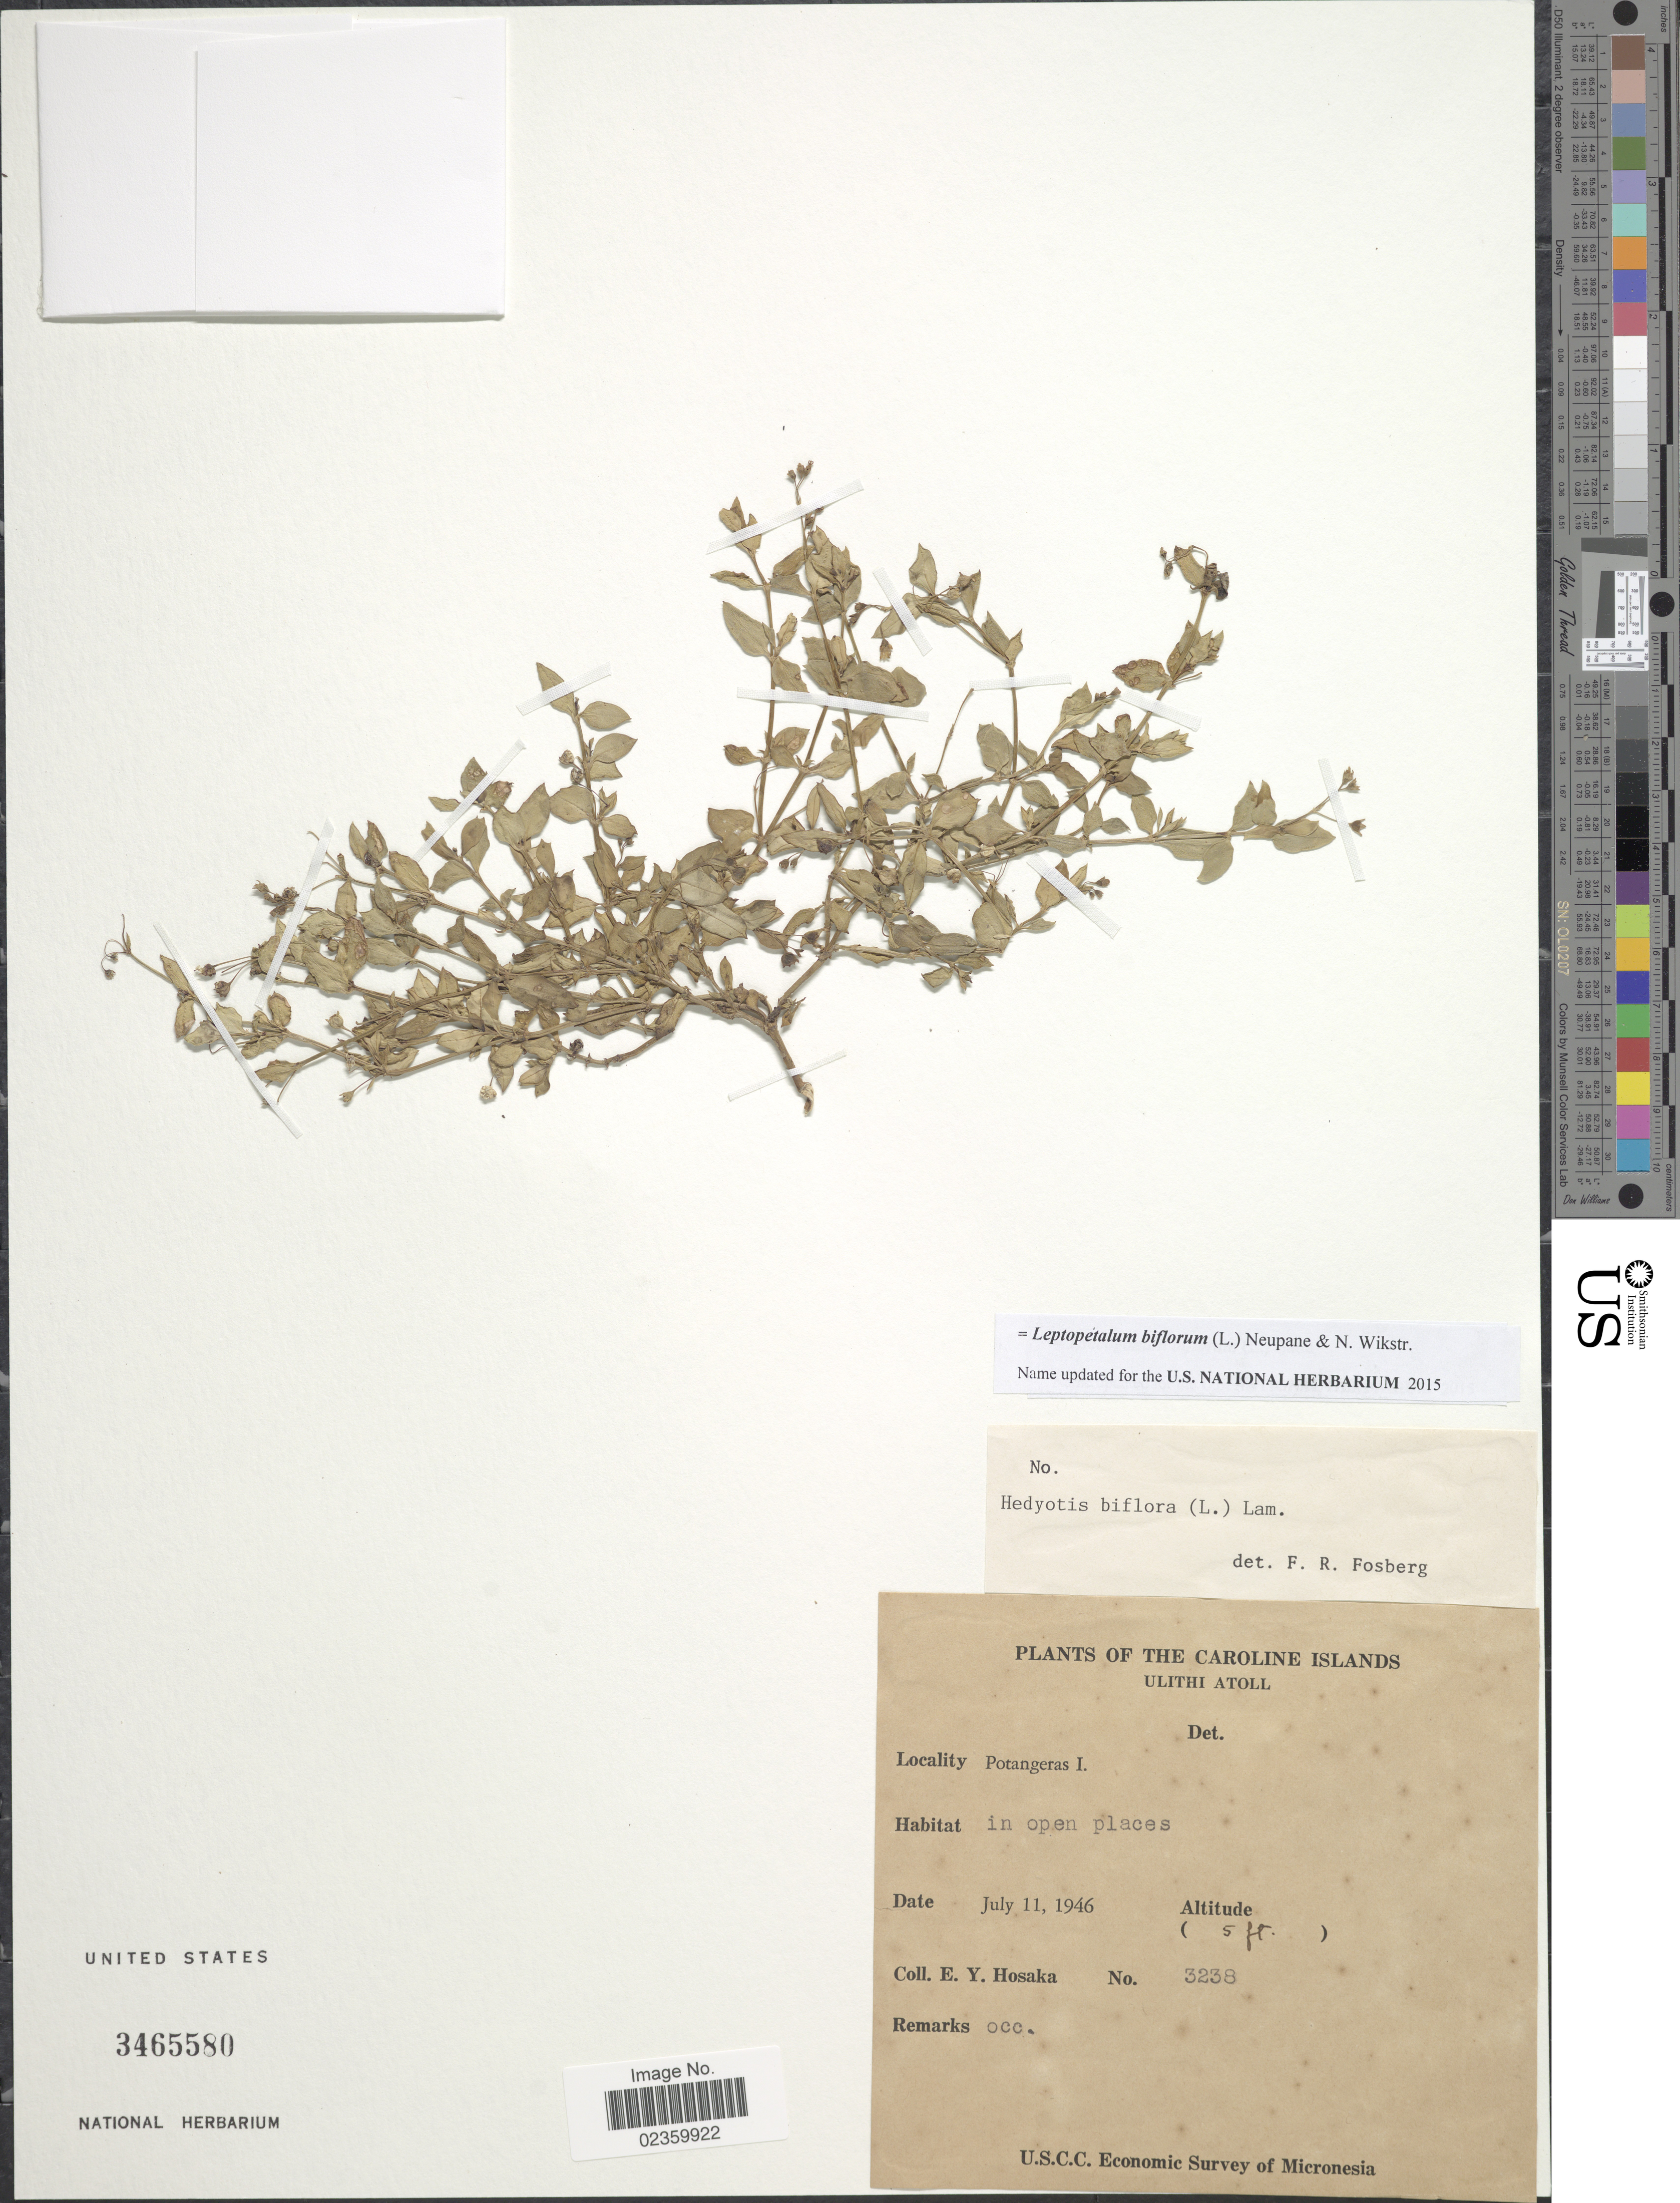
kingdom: Plantae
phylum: Tracheophyta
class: Magnoliopsida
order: Gentianales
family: Rubiaceae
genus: Leptopetalum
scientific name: Leptopetalum biflorum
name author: (L.) Neupane & N. Wikstr.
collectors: E. Y. Hosaka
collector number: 3238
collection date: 1946-07-11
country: Micronesia, Federated States of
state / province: Yap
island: Ulithi Atoll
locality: The Caroline Islands. Ulithi Atoll. Potangeras I.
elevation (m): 2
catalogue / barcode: US 3465580